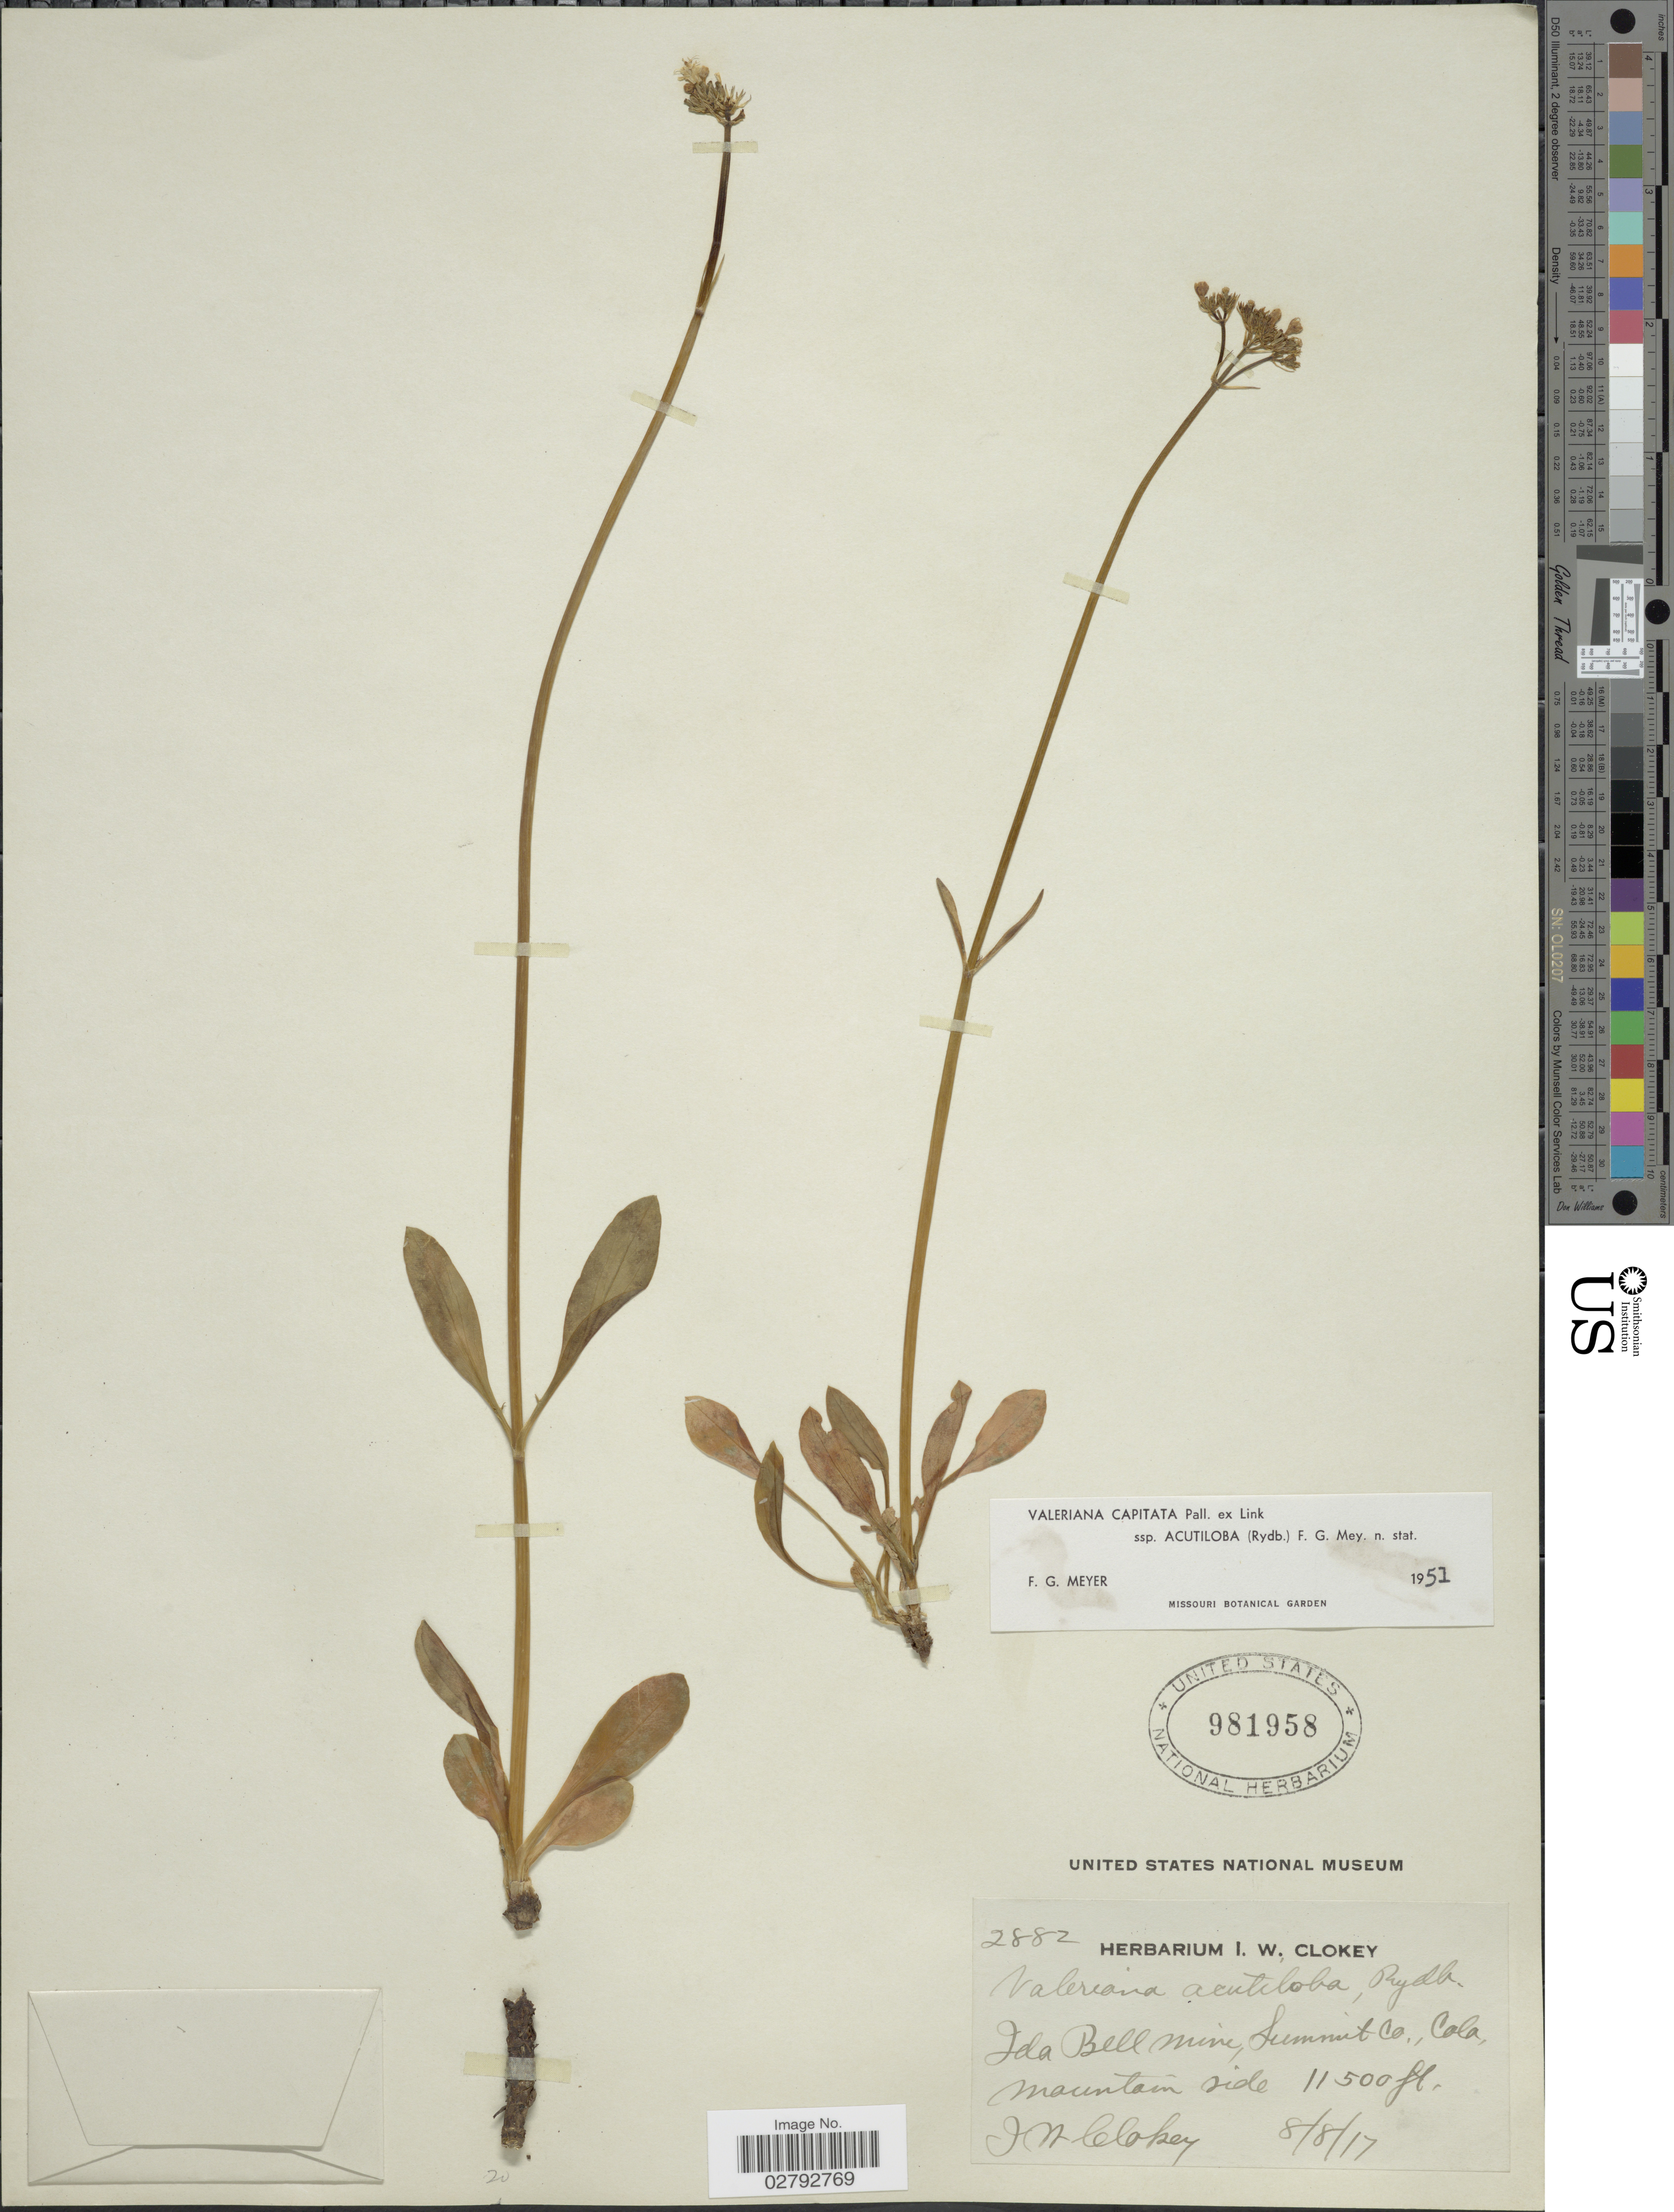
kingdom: Plantae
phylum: Tracheophyta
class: Magnoliopsida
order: Dipsacales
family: Caprifoliaceae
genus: Valeriana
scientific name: Valeriana capitata subsp. acutiloba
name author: Pall. ex Link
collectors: I. W. Clokey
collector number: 2882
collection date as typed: Transcribed d/m/y: 8/8/17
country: United States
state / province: Colorado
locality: Ida Bell Mine, Summit Co. Mountain side.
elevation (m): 3505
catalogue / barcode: US 981958